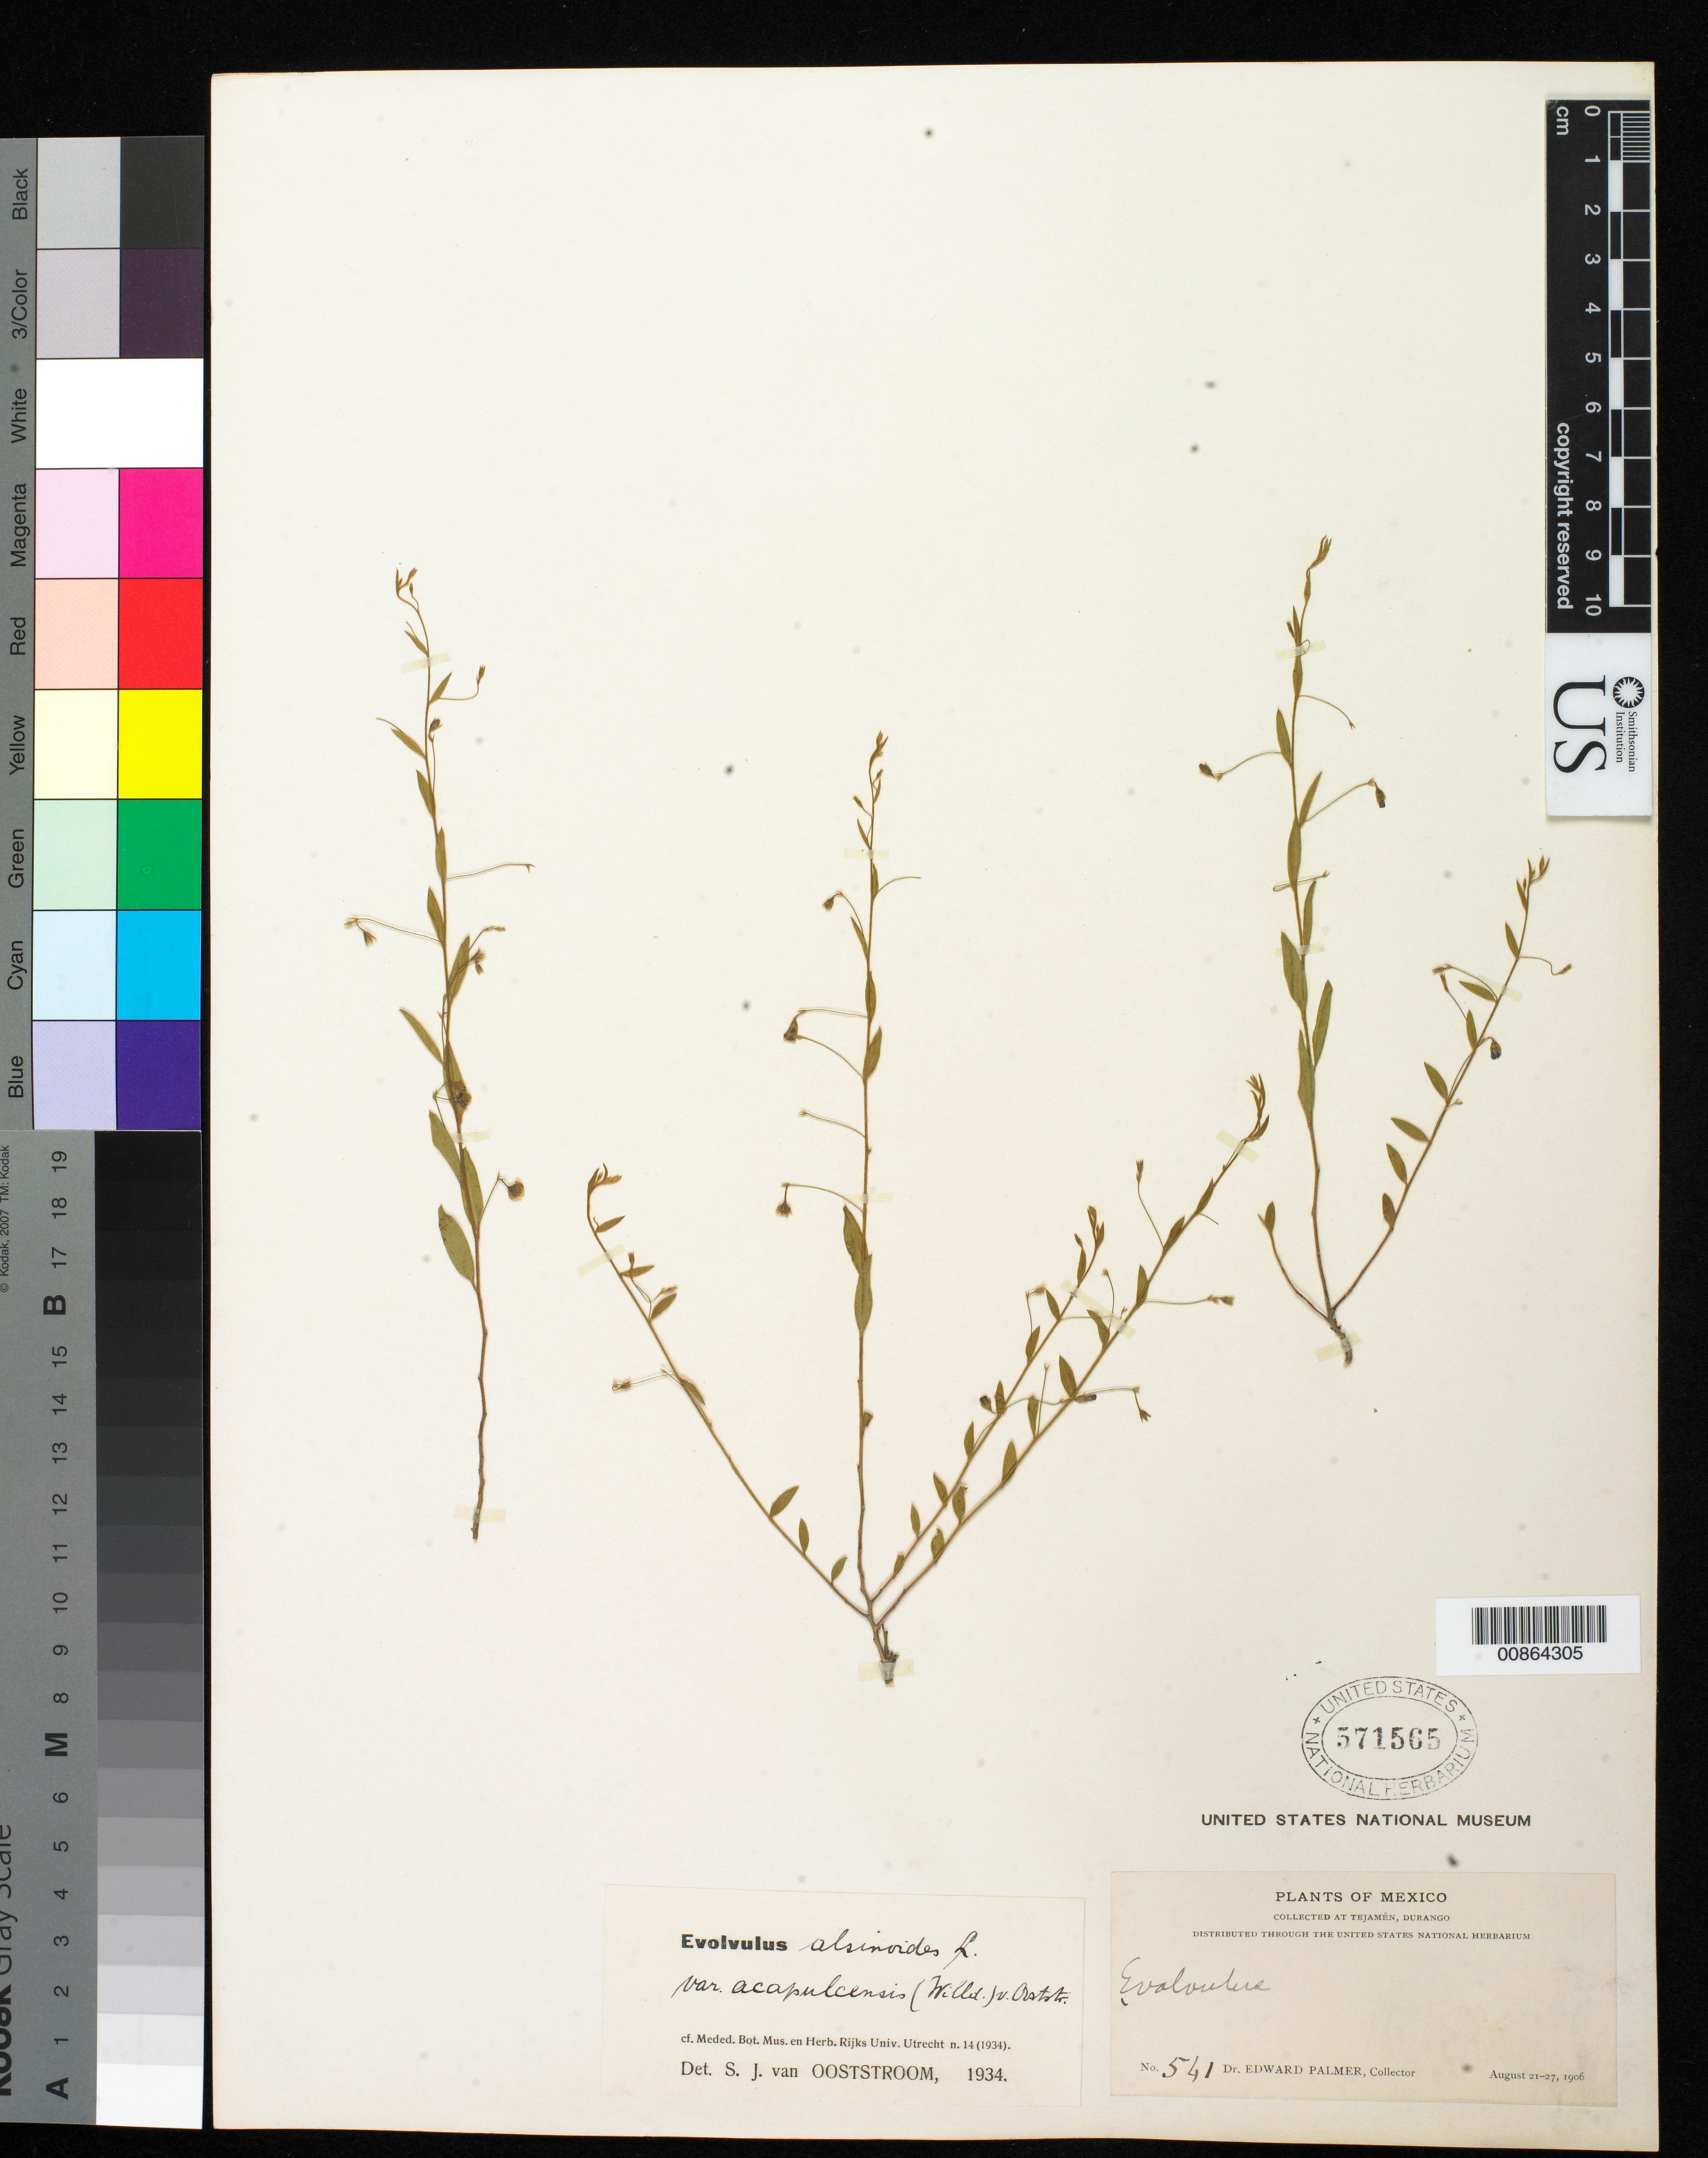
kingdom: Plantae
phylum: Tracheophyta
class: Magnoliopsida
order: Solanales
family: Convolvulaceae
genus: Evolvulus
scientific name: Evolvulus alsinoides var. acapulcensis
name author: (Willd. ex Schult.) Ooststr.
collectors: E. Palmer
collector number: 541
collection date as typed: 21 Aug 1906 to 27 Aug 1906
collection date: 1906-08-21/1906-08-27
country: Mexico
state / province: Durango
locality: Tejamén, Durango.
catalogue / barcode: US 571565